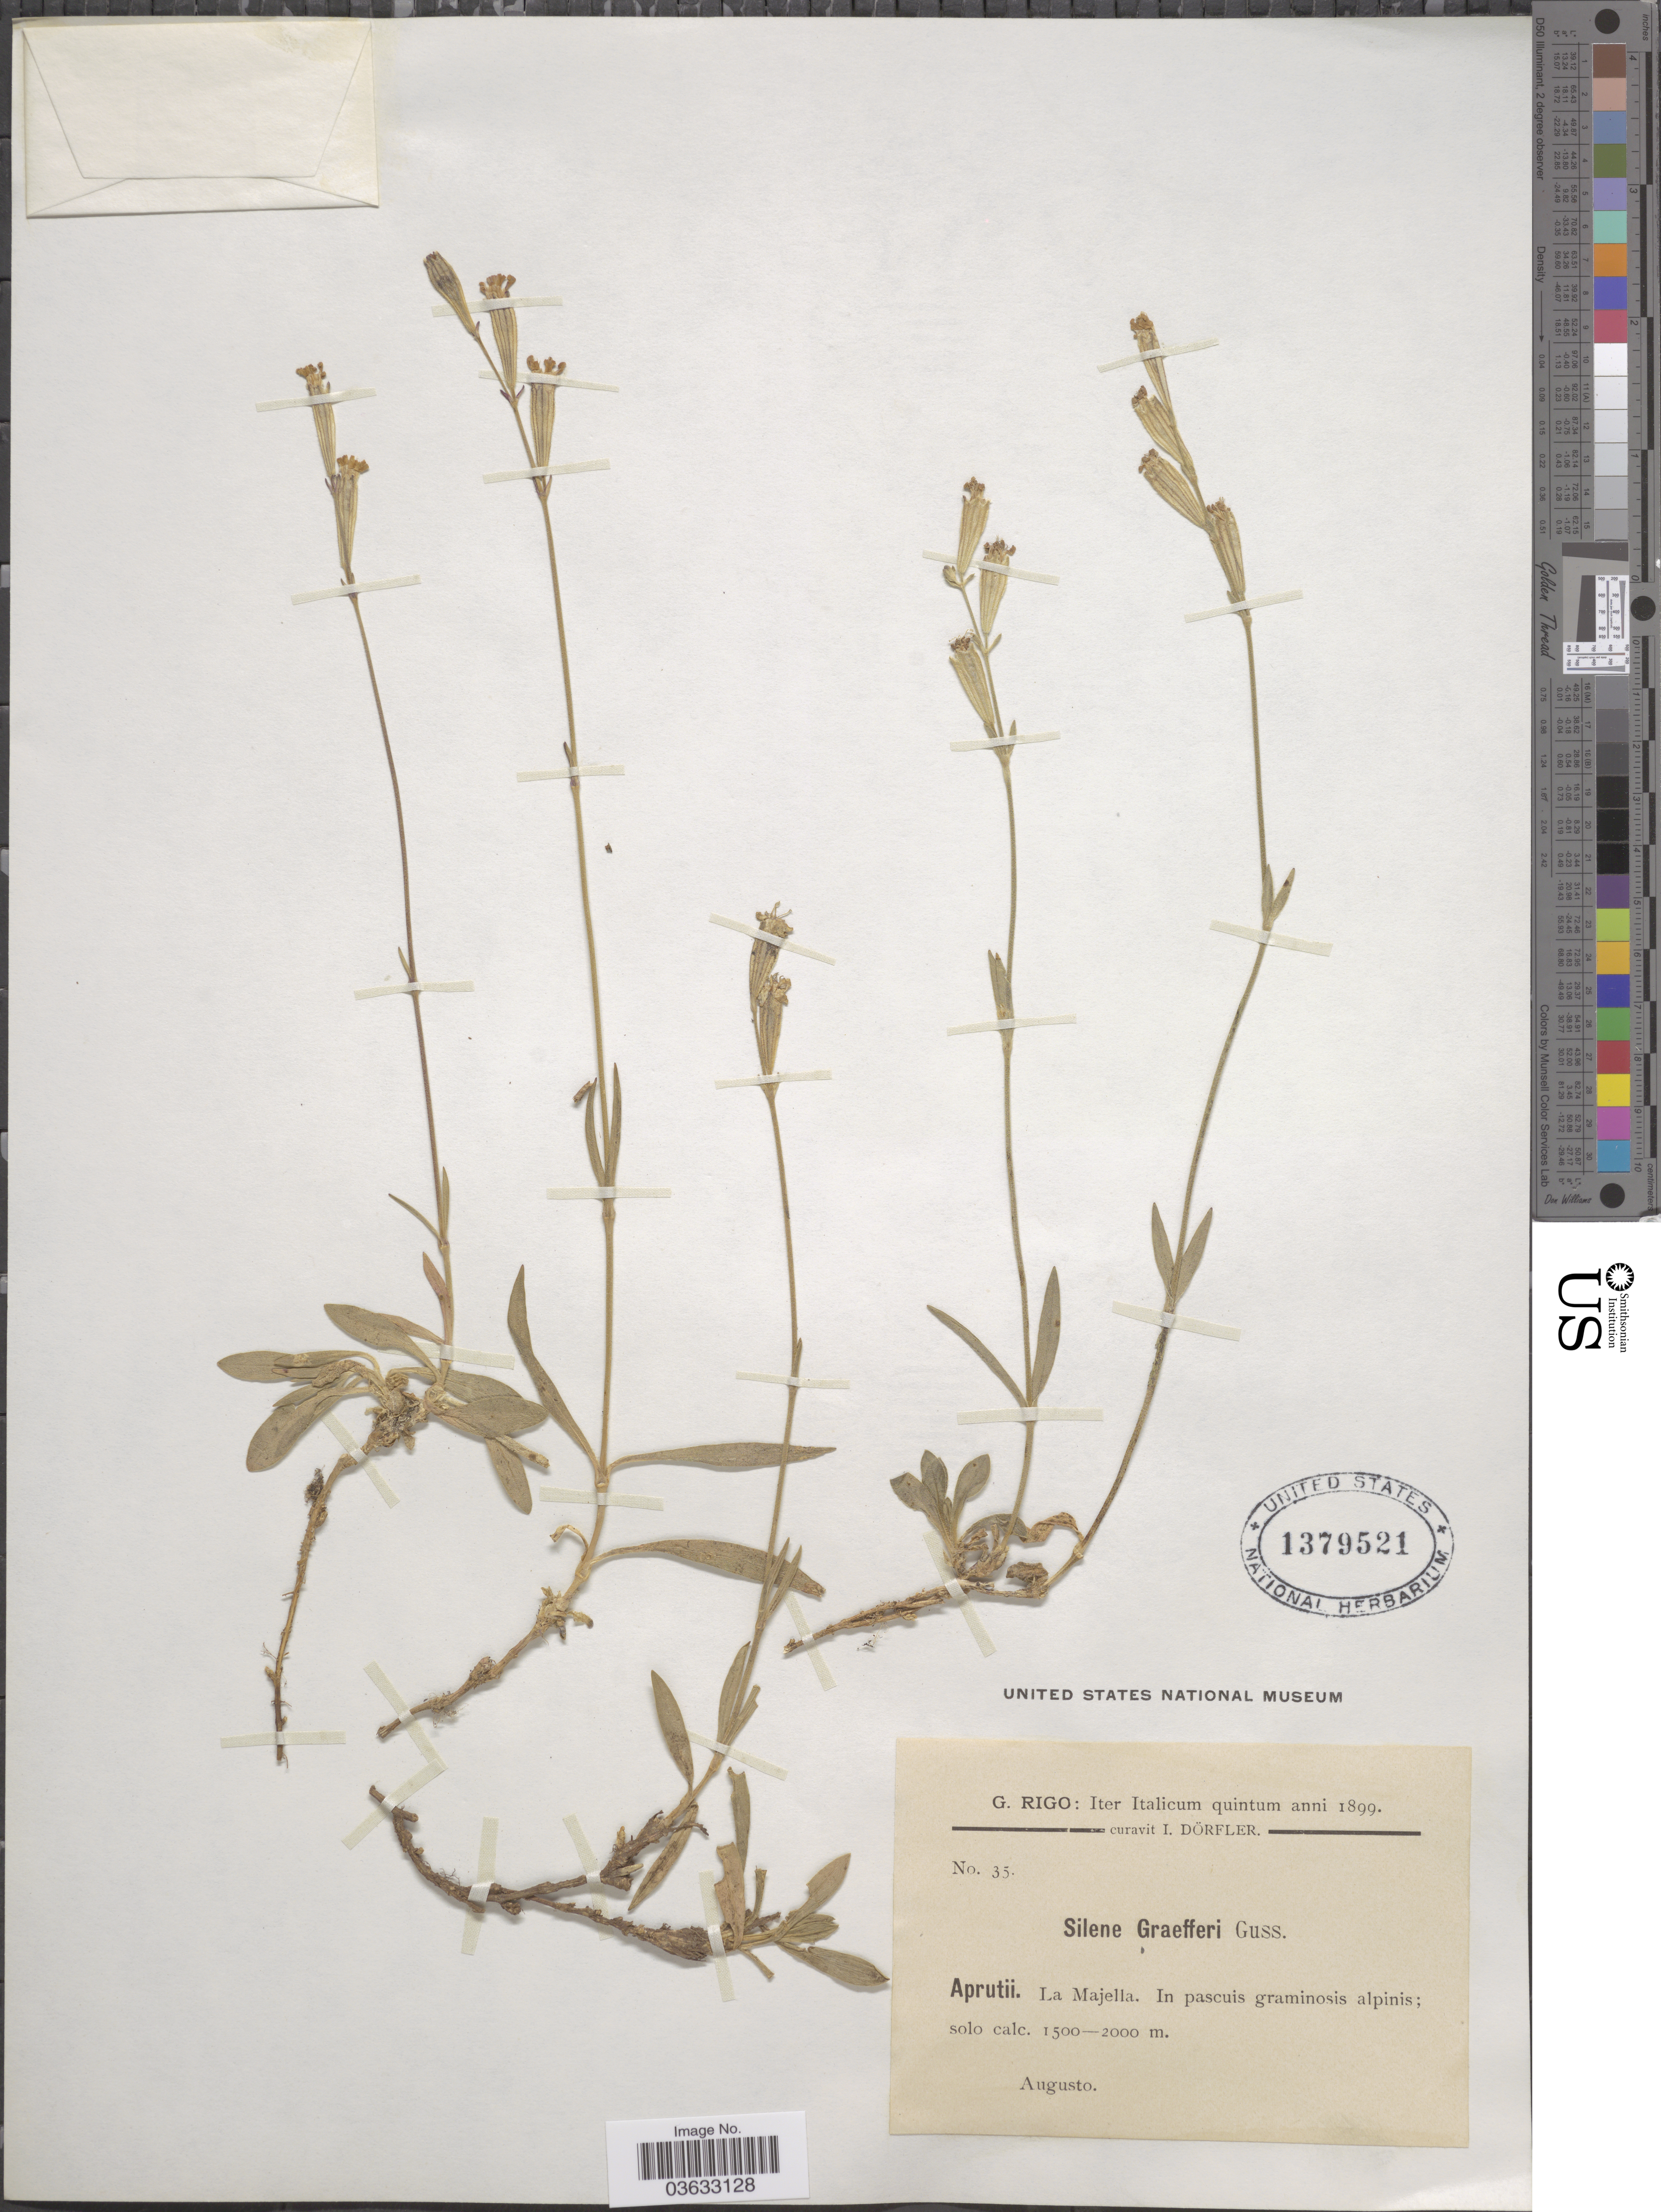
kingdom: Plantae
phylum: Tracheophyta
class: Magnoliopsida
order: Caryophyllales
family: Caryophyllaceae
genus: Silene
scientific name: Silene graefferi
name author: Gussone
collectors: G. Rigo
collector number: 35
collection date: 1899-08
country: Italy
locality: Iter Italicum quintum. Aprutii. La Majella.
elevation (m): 1500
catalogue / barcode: US 1379521